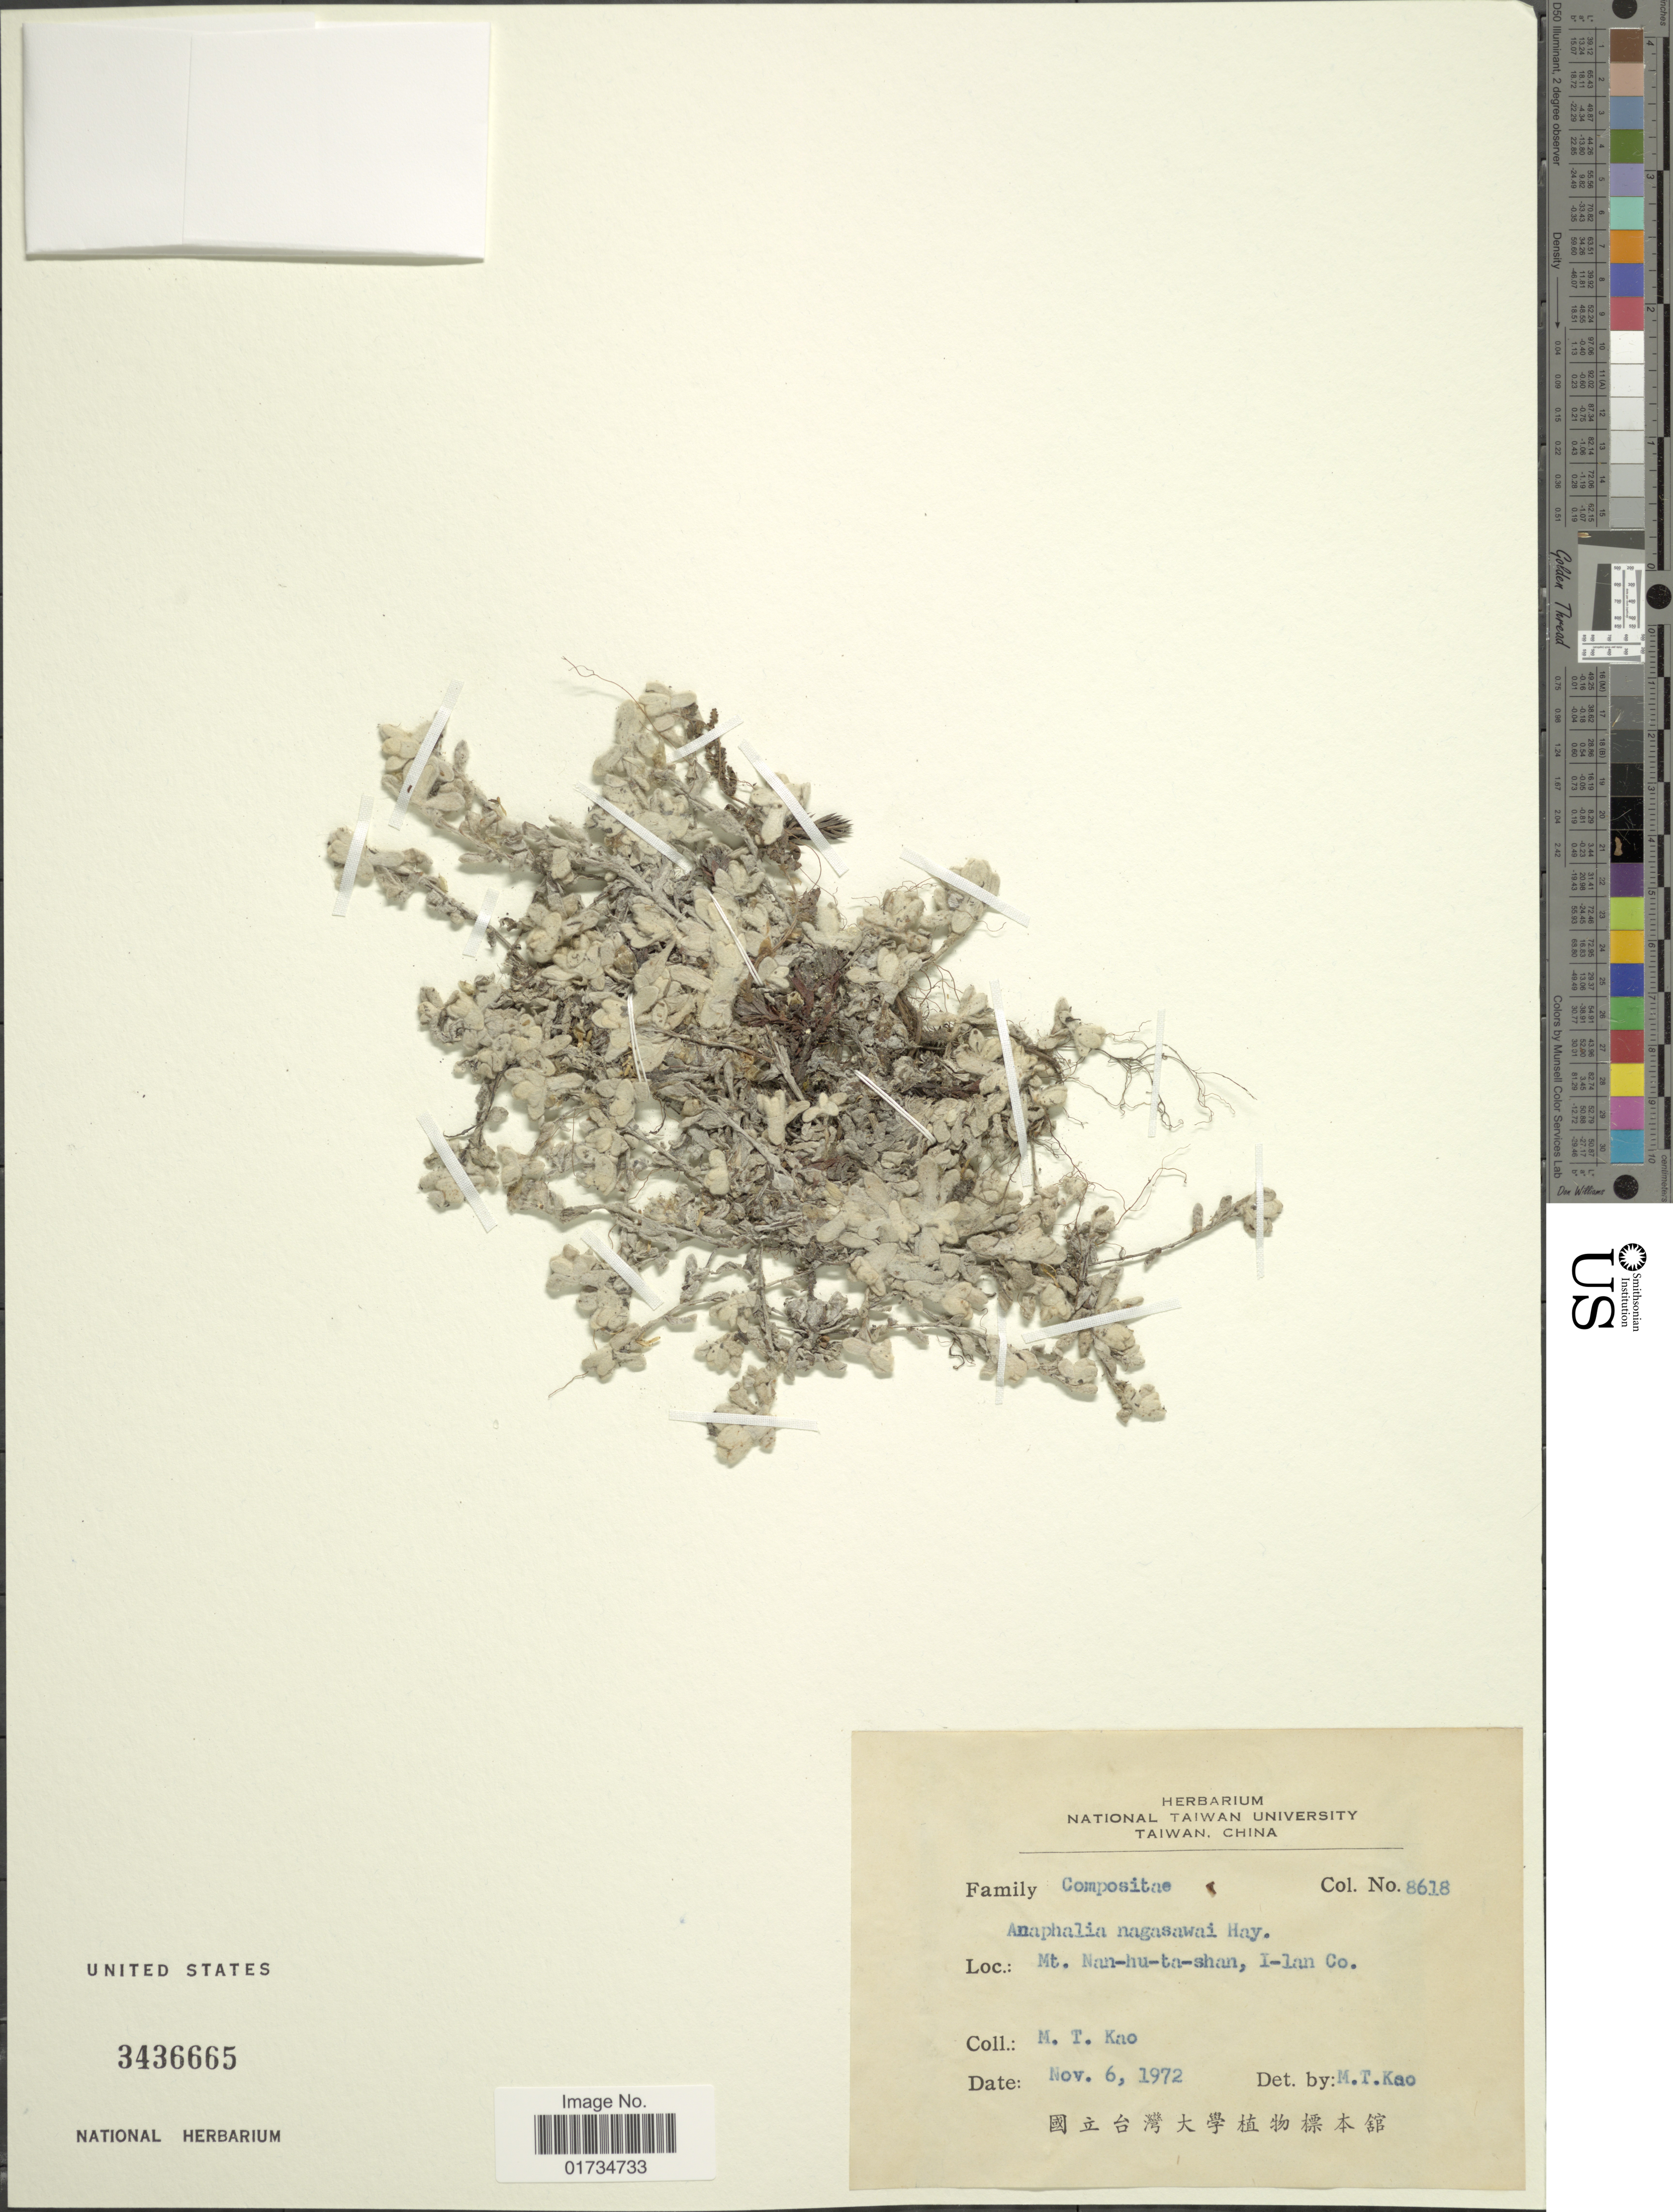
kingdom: Plantae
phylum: Tracheophyta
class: Magnoliopsida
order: Asterales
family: Asteraceae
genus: Anaphalis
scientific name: Anaphalis nagasawai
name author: Hayata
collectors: M. T. Kao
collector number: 8618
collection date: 1972-11-06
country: Taiwan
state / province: Ilan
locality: Mt. Nan-hu-ta-shan, I-lan Co.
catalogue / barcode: US 3436665